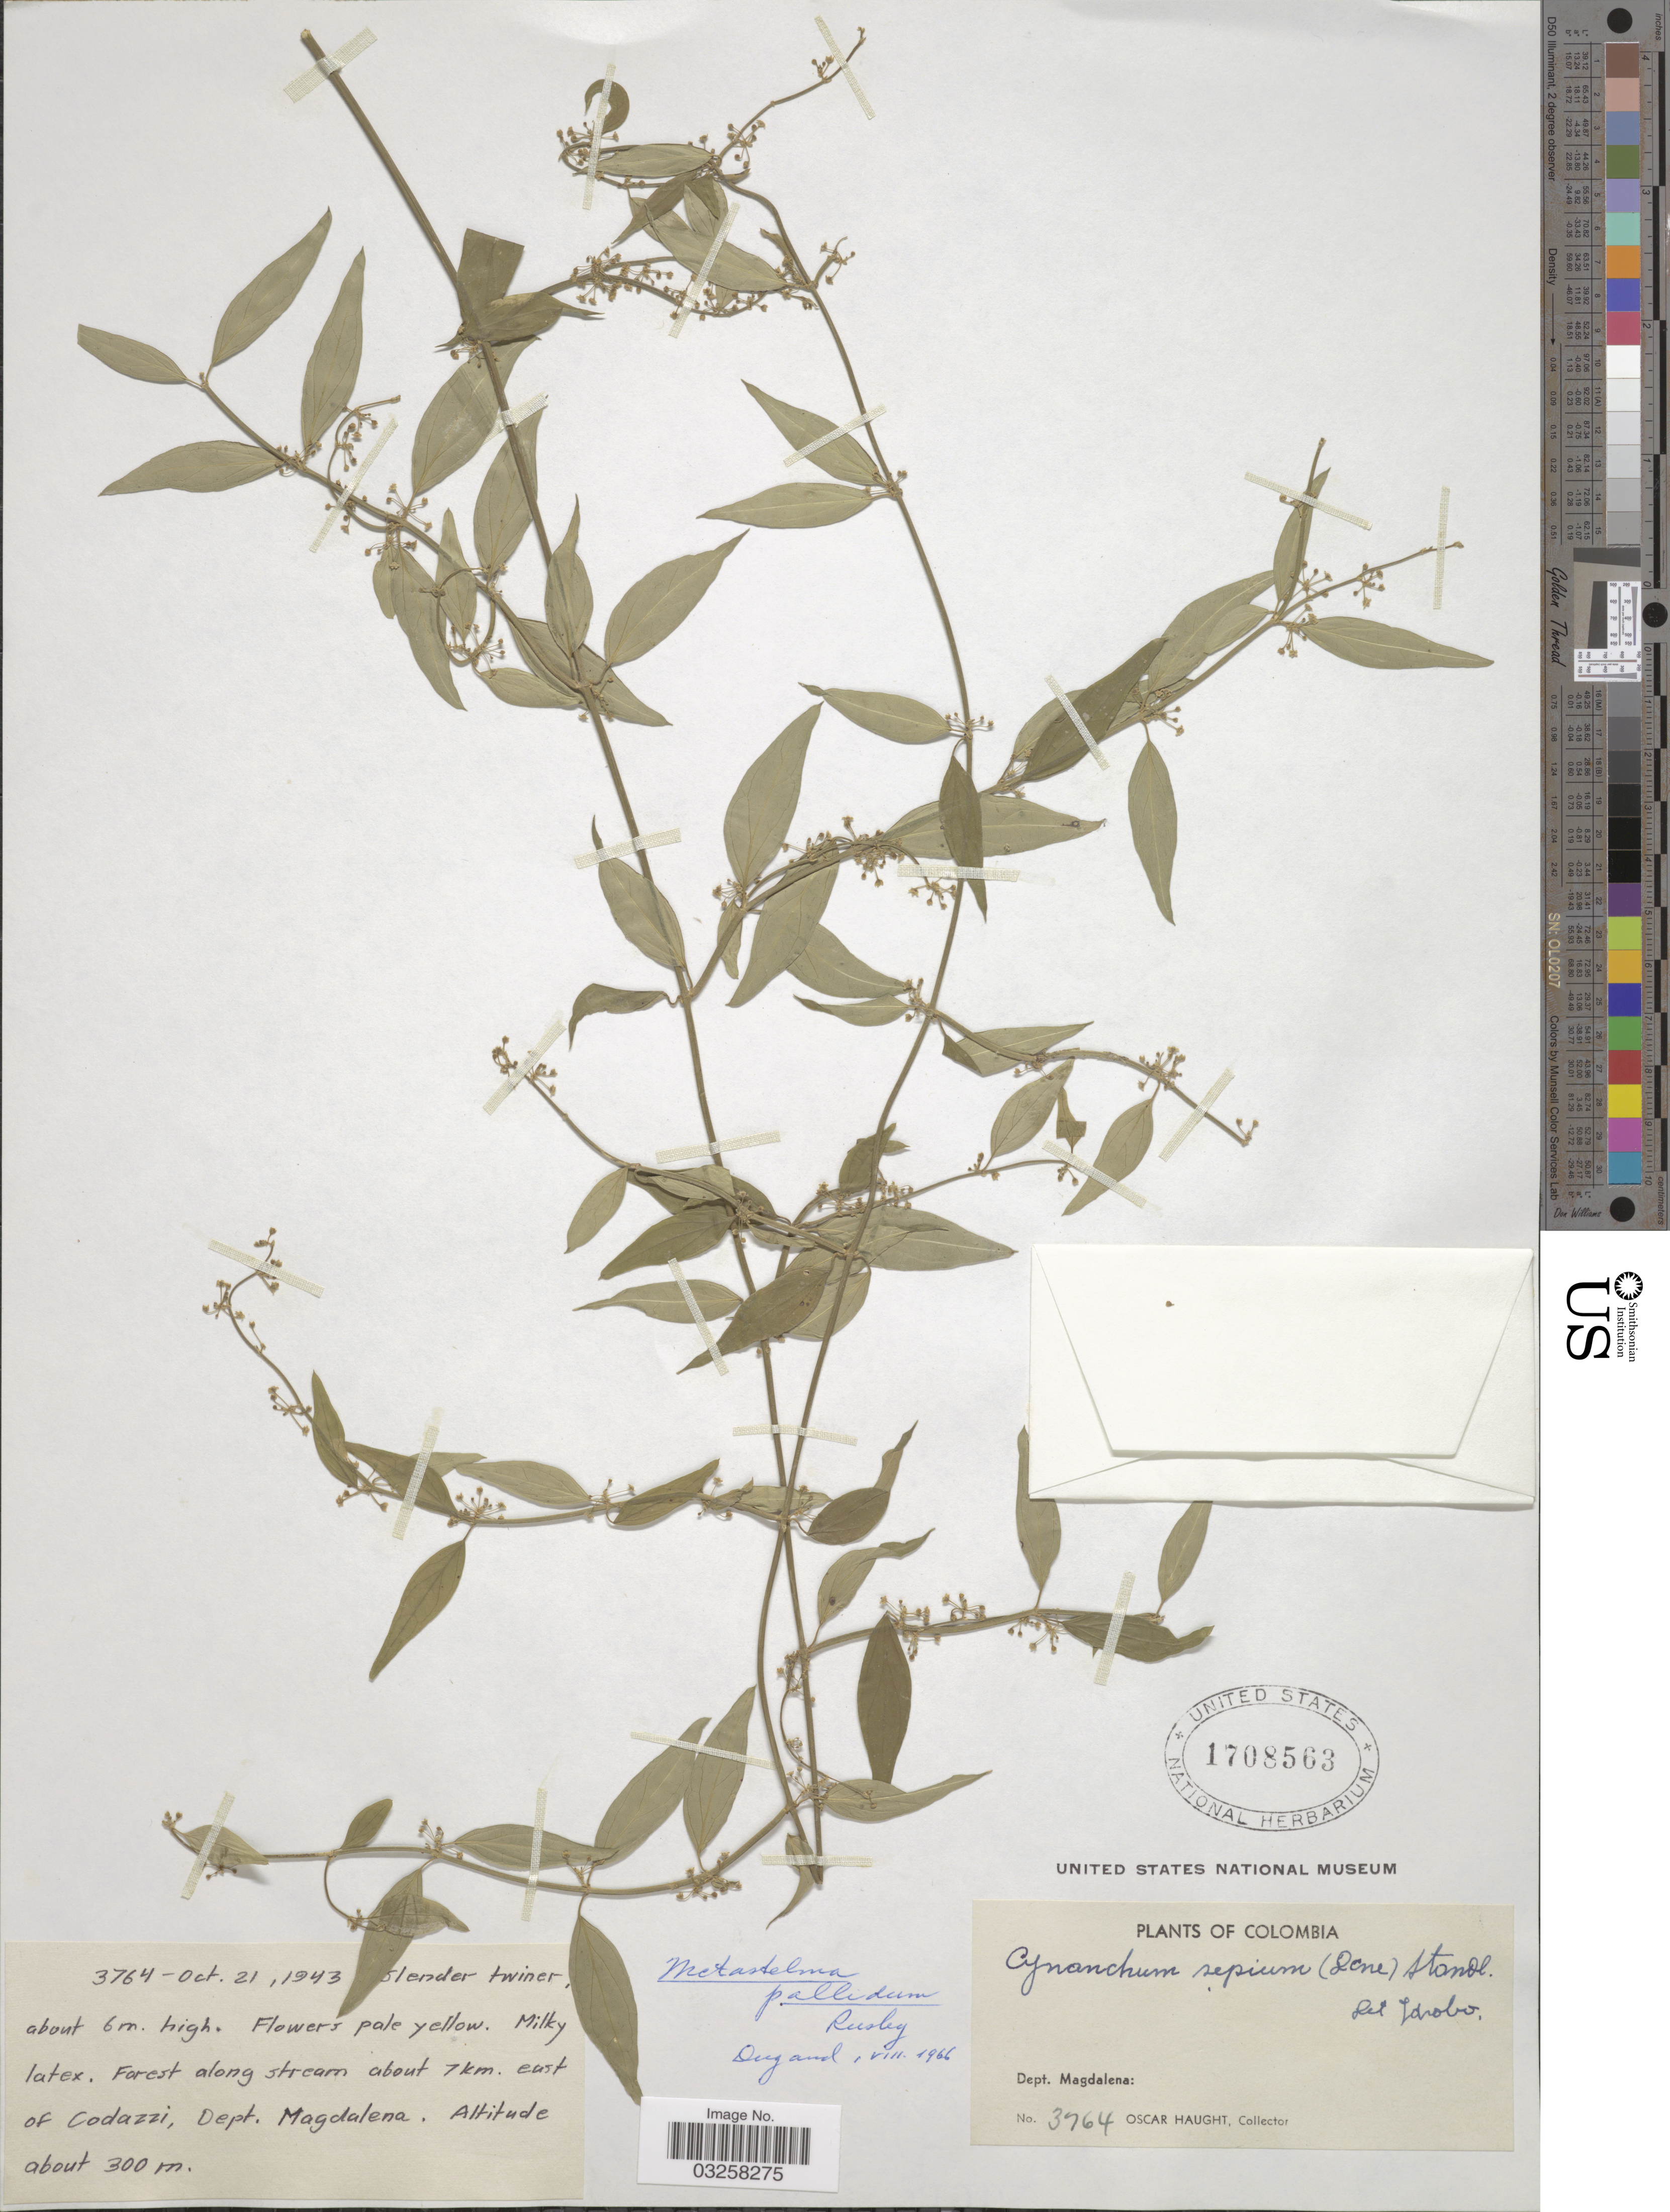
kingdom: Plantae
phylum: Tracheophyta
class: Magnoliopsida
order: Gentianales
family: Apocynaceae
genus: Metastelma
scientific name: Metastelma pallidum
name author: Rusby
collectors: O. L. Haught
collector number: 3764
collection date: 1943-10-21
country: Colombia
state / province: Magdalena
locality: Forest along stream about 7km. east of Codazzi, Dept. Magdalena.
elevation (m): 300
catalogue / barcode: US 1708563